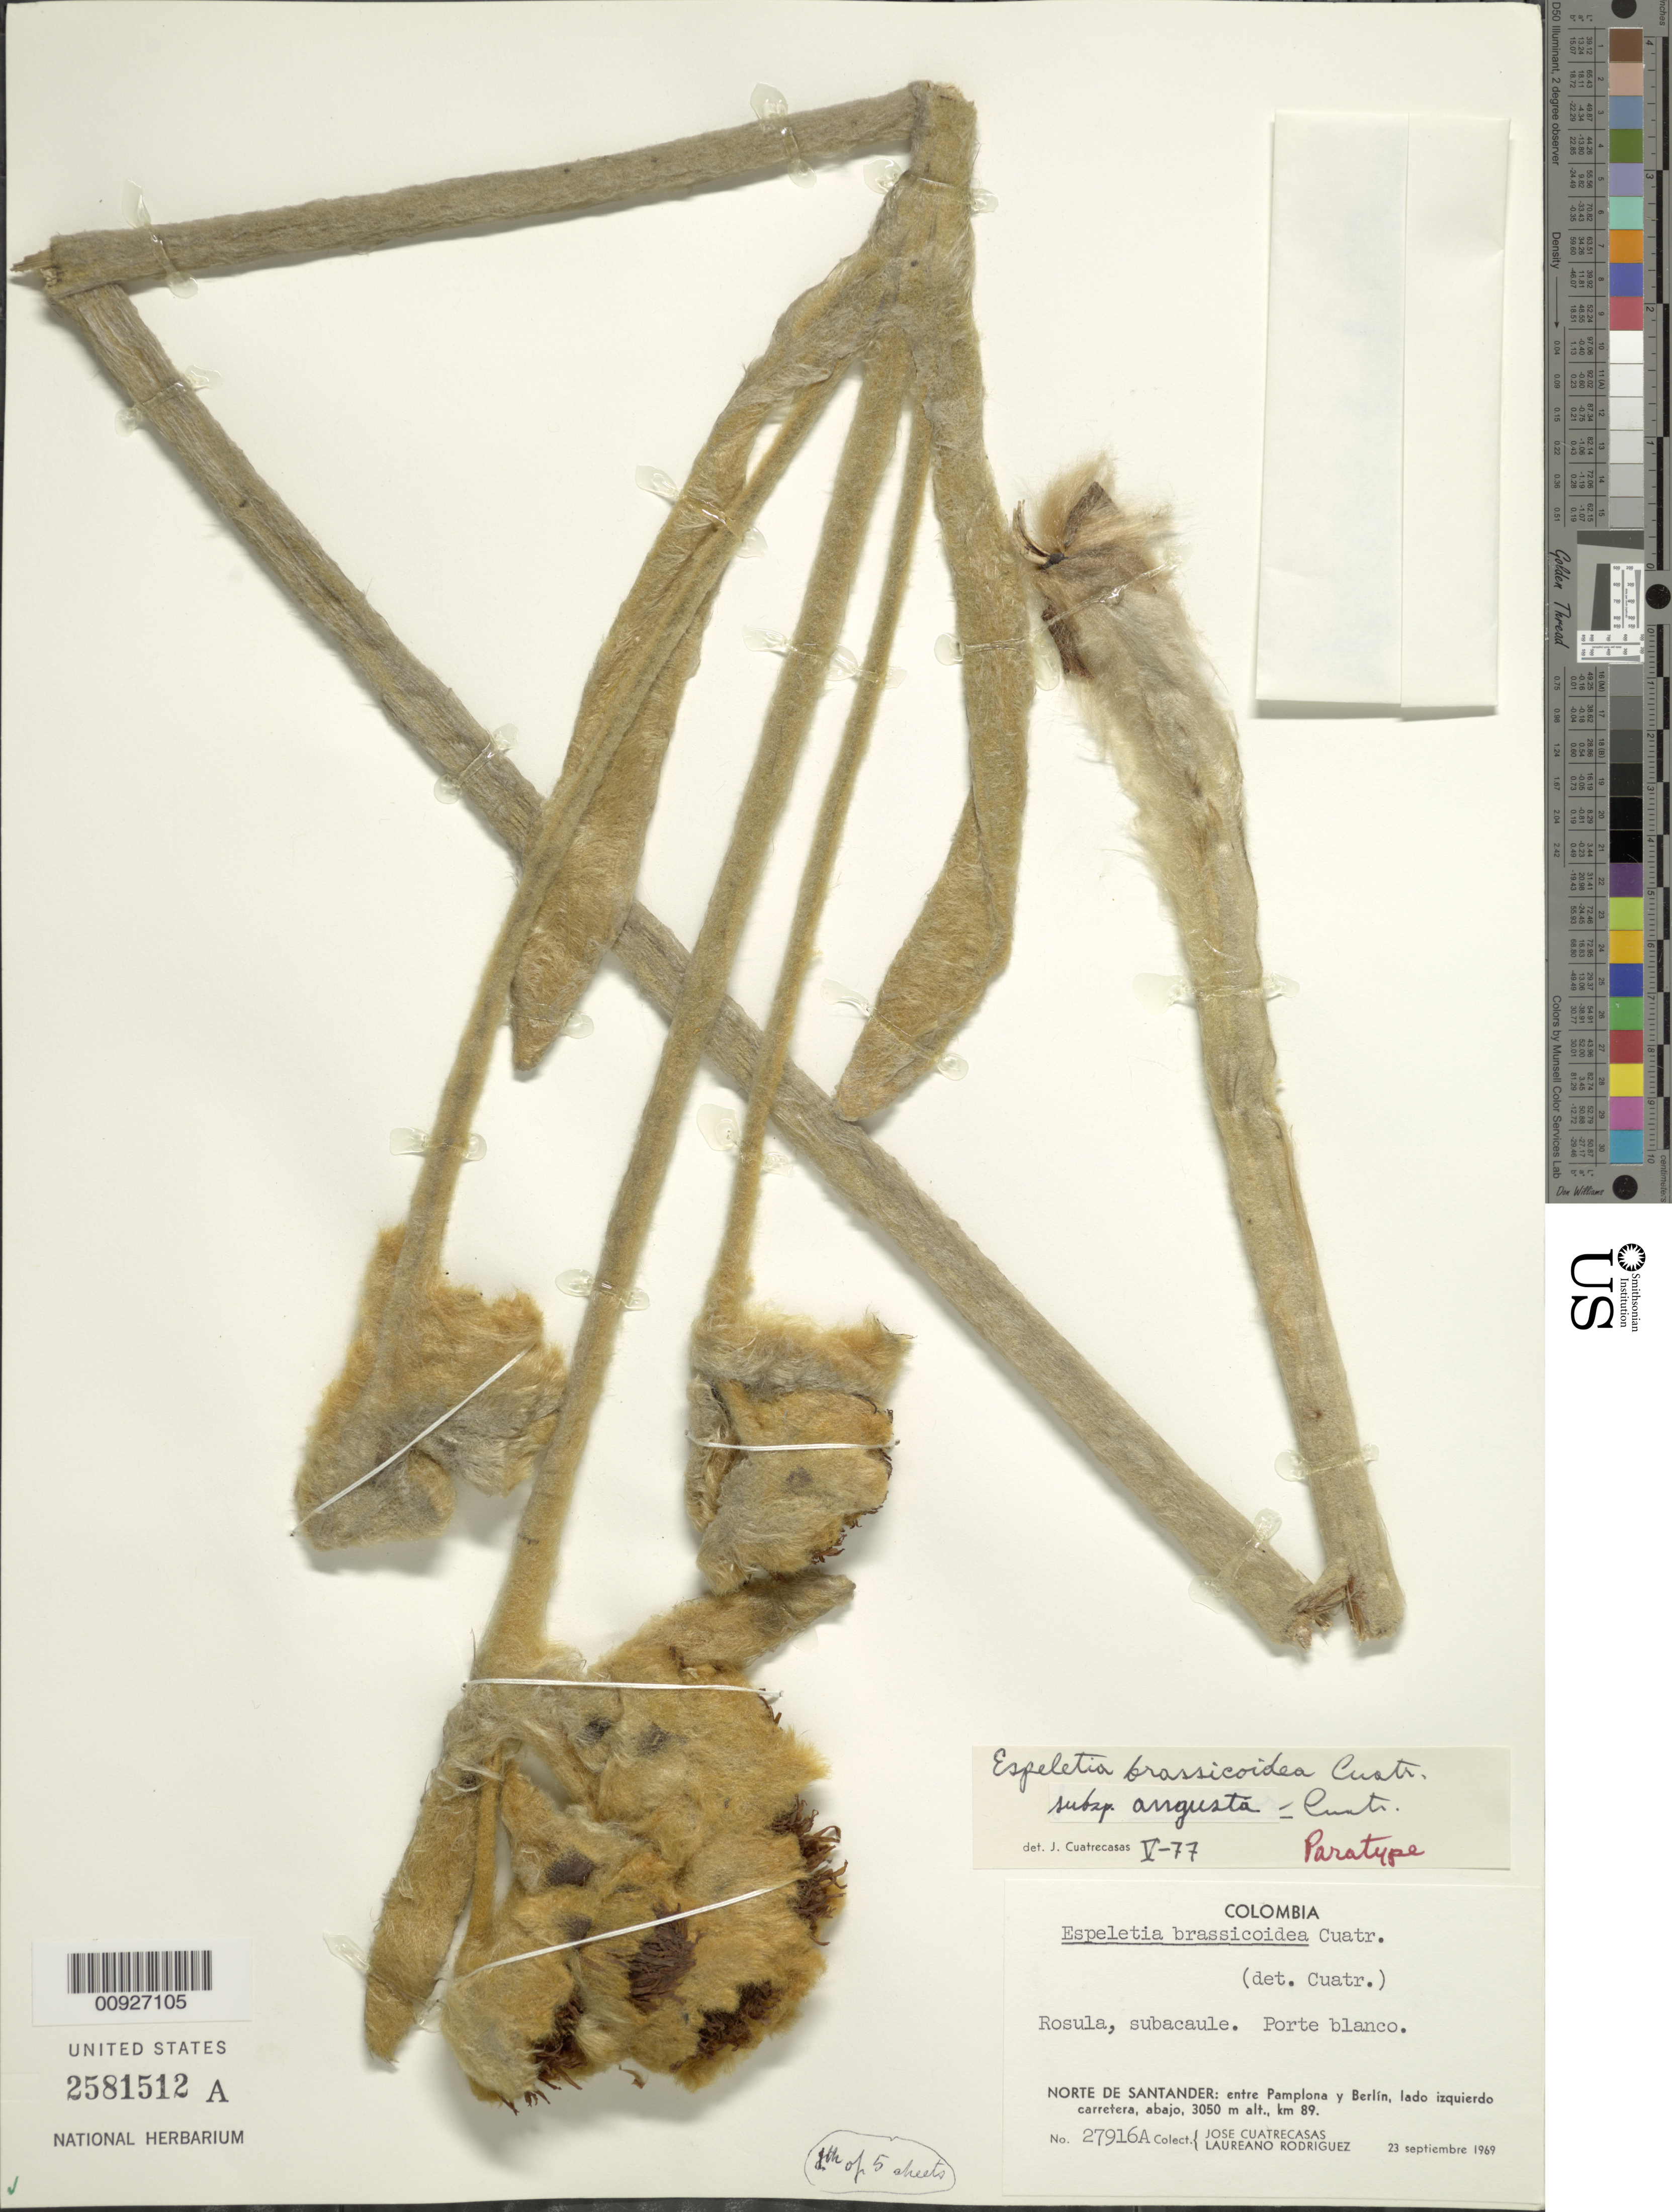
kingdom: Plantae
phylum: Tracheophyta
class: Magnoliopsida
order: Asterales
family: Asteraceae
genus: Espeletia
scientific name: Espeletia brassicoidea subsp. angusta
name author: Cuatrec.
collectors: J. Cuatrecasas & L. Rodriguez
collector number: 27916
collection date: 1969-11-23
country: Colombia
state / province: Norte de Santander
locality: Entre Pamplona y Berlín, lado izquierdo carretera, abajo, km 89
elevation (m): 3050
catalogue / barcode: US 2581512A